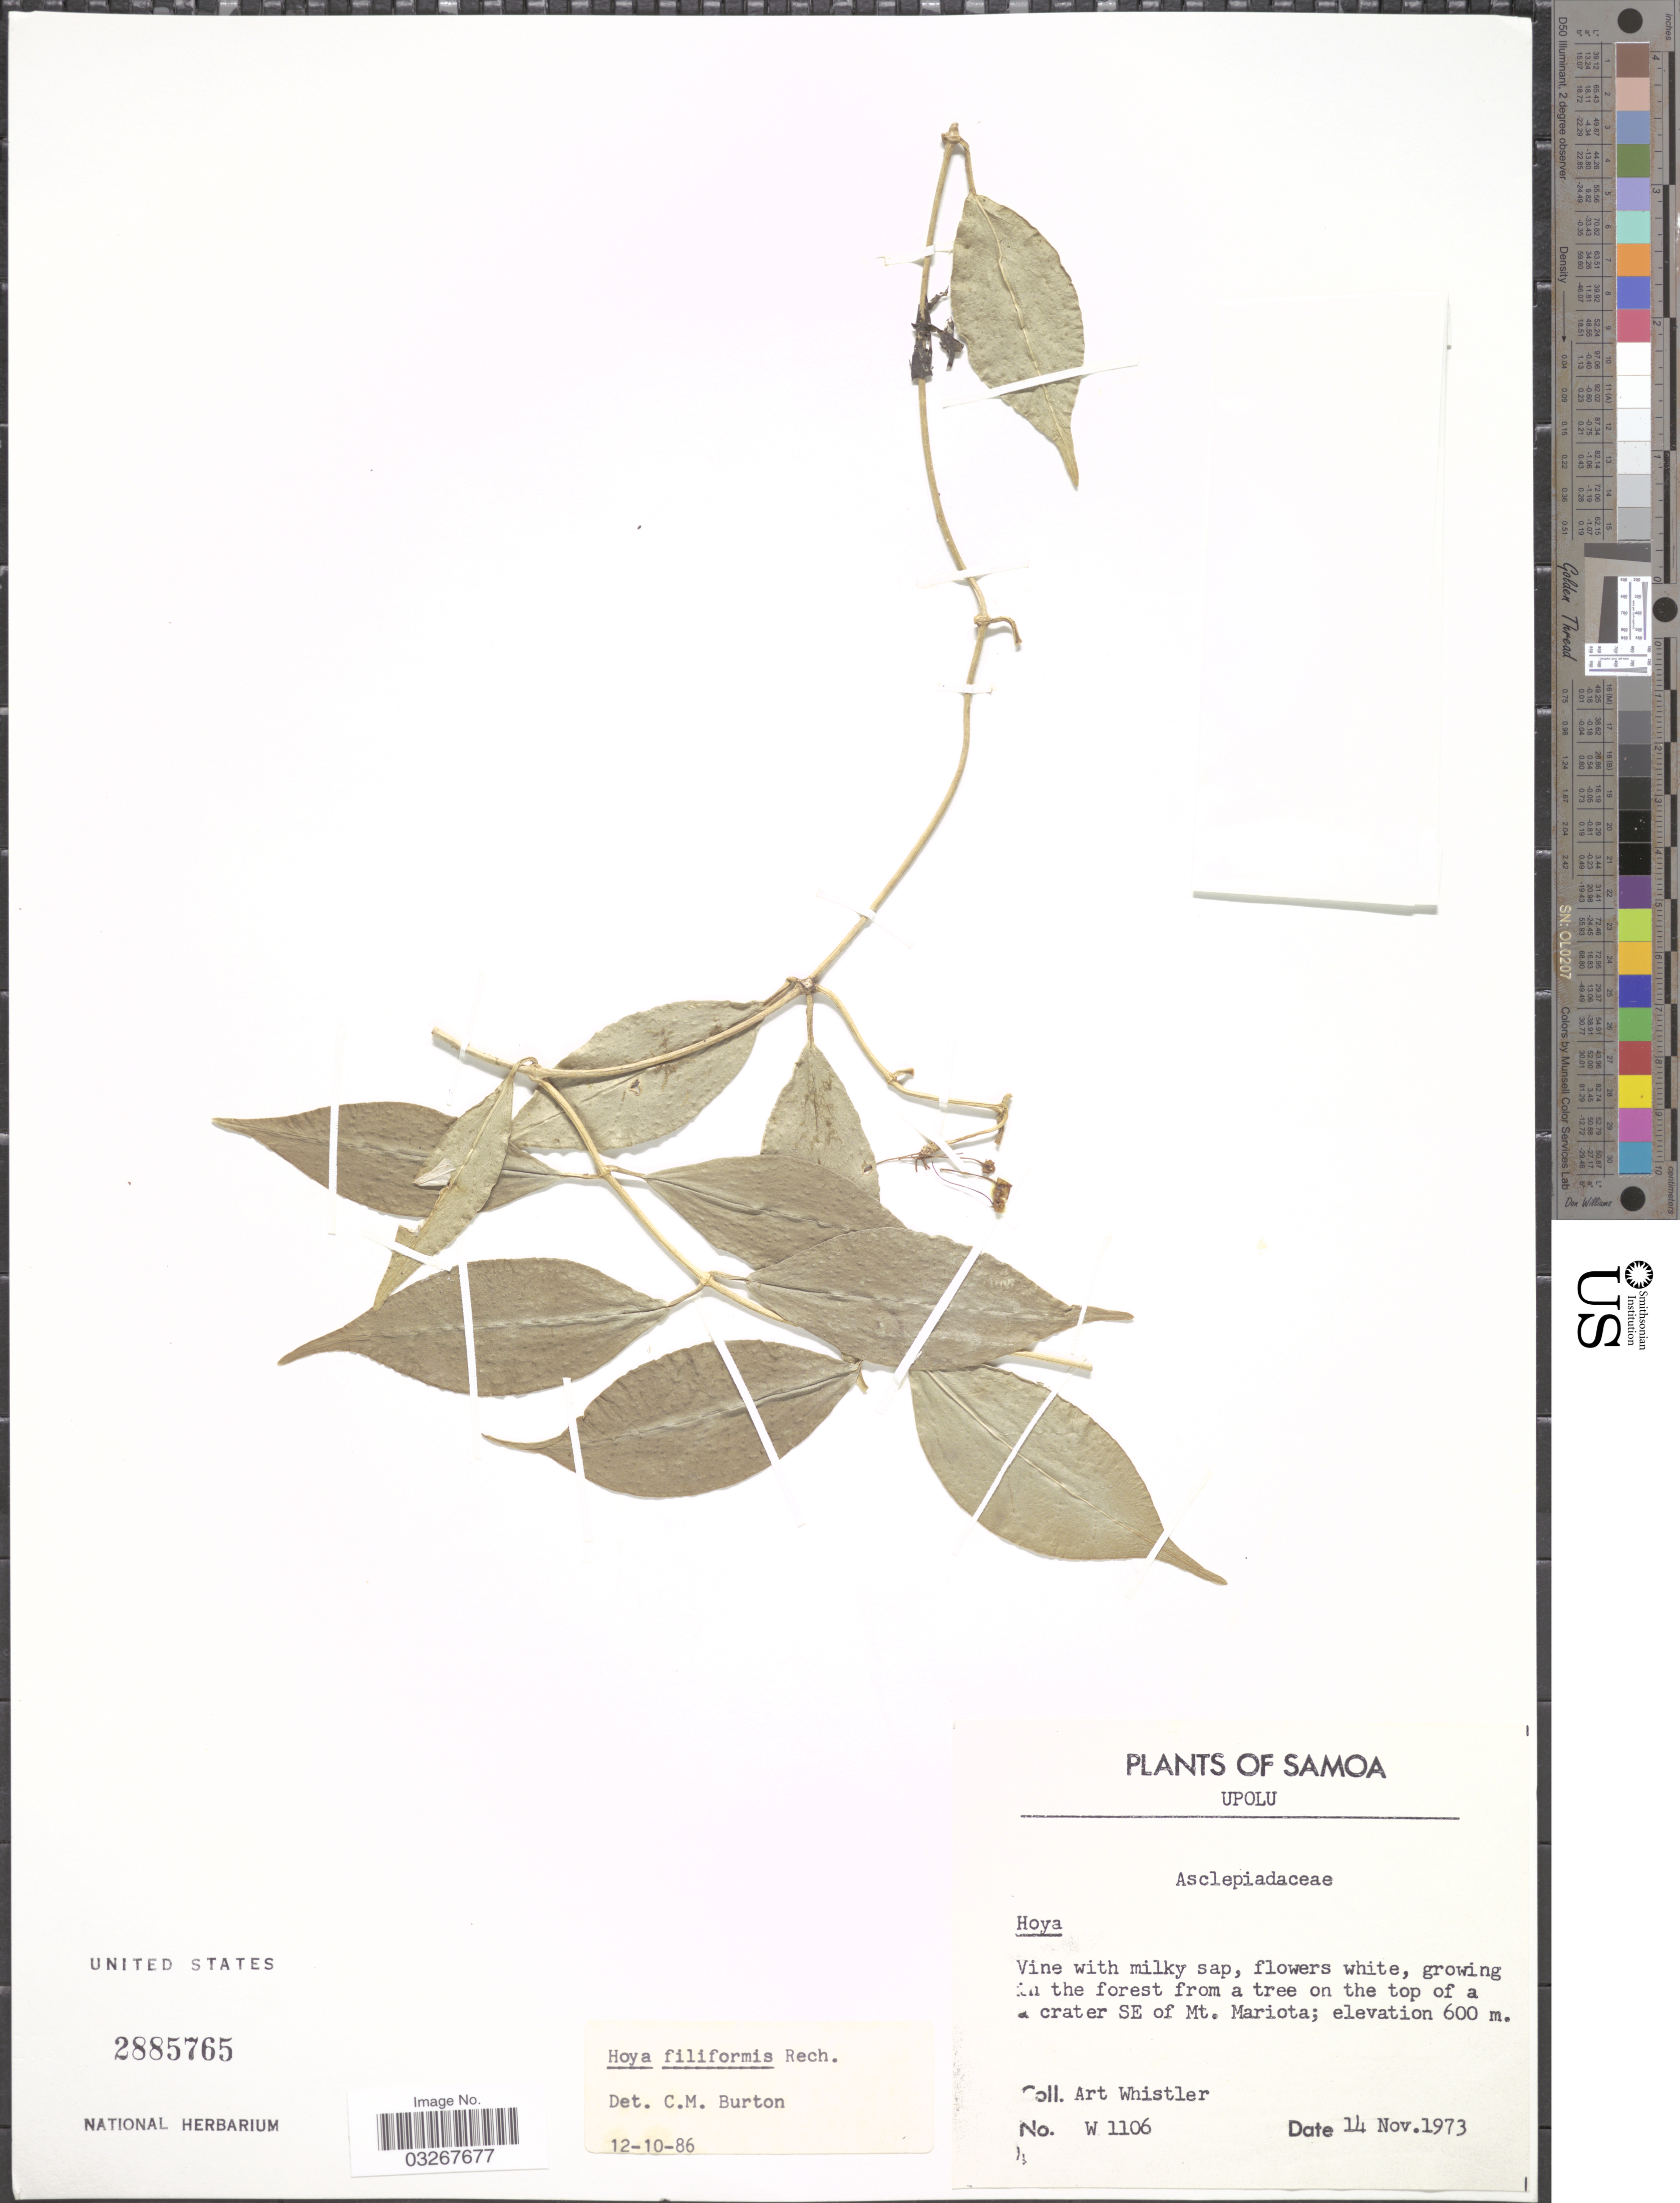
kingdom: Plantae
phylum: Tracheophyta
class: Magnoliopsida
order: Gentianales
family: Apocynaceae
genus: Hoya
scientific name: Hoya filiformis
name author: Rech.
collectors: A. Whistler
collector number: W1106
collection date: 1973-11-14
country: Samoa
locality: Samoa, Upolu, growing in the forest from a tree on the top of a crater SE of Mt. Mariota.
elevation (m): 600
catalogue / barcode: US 2885765